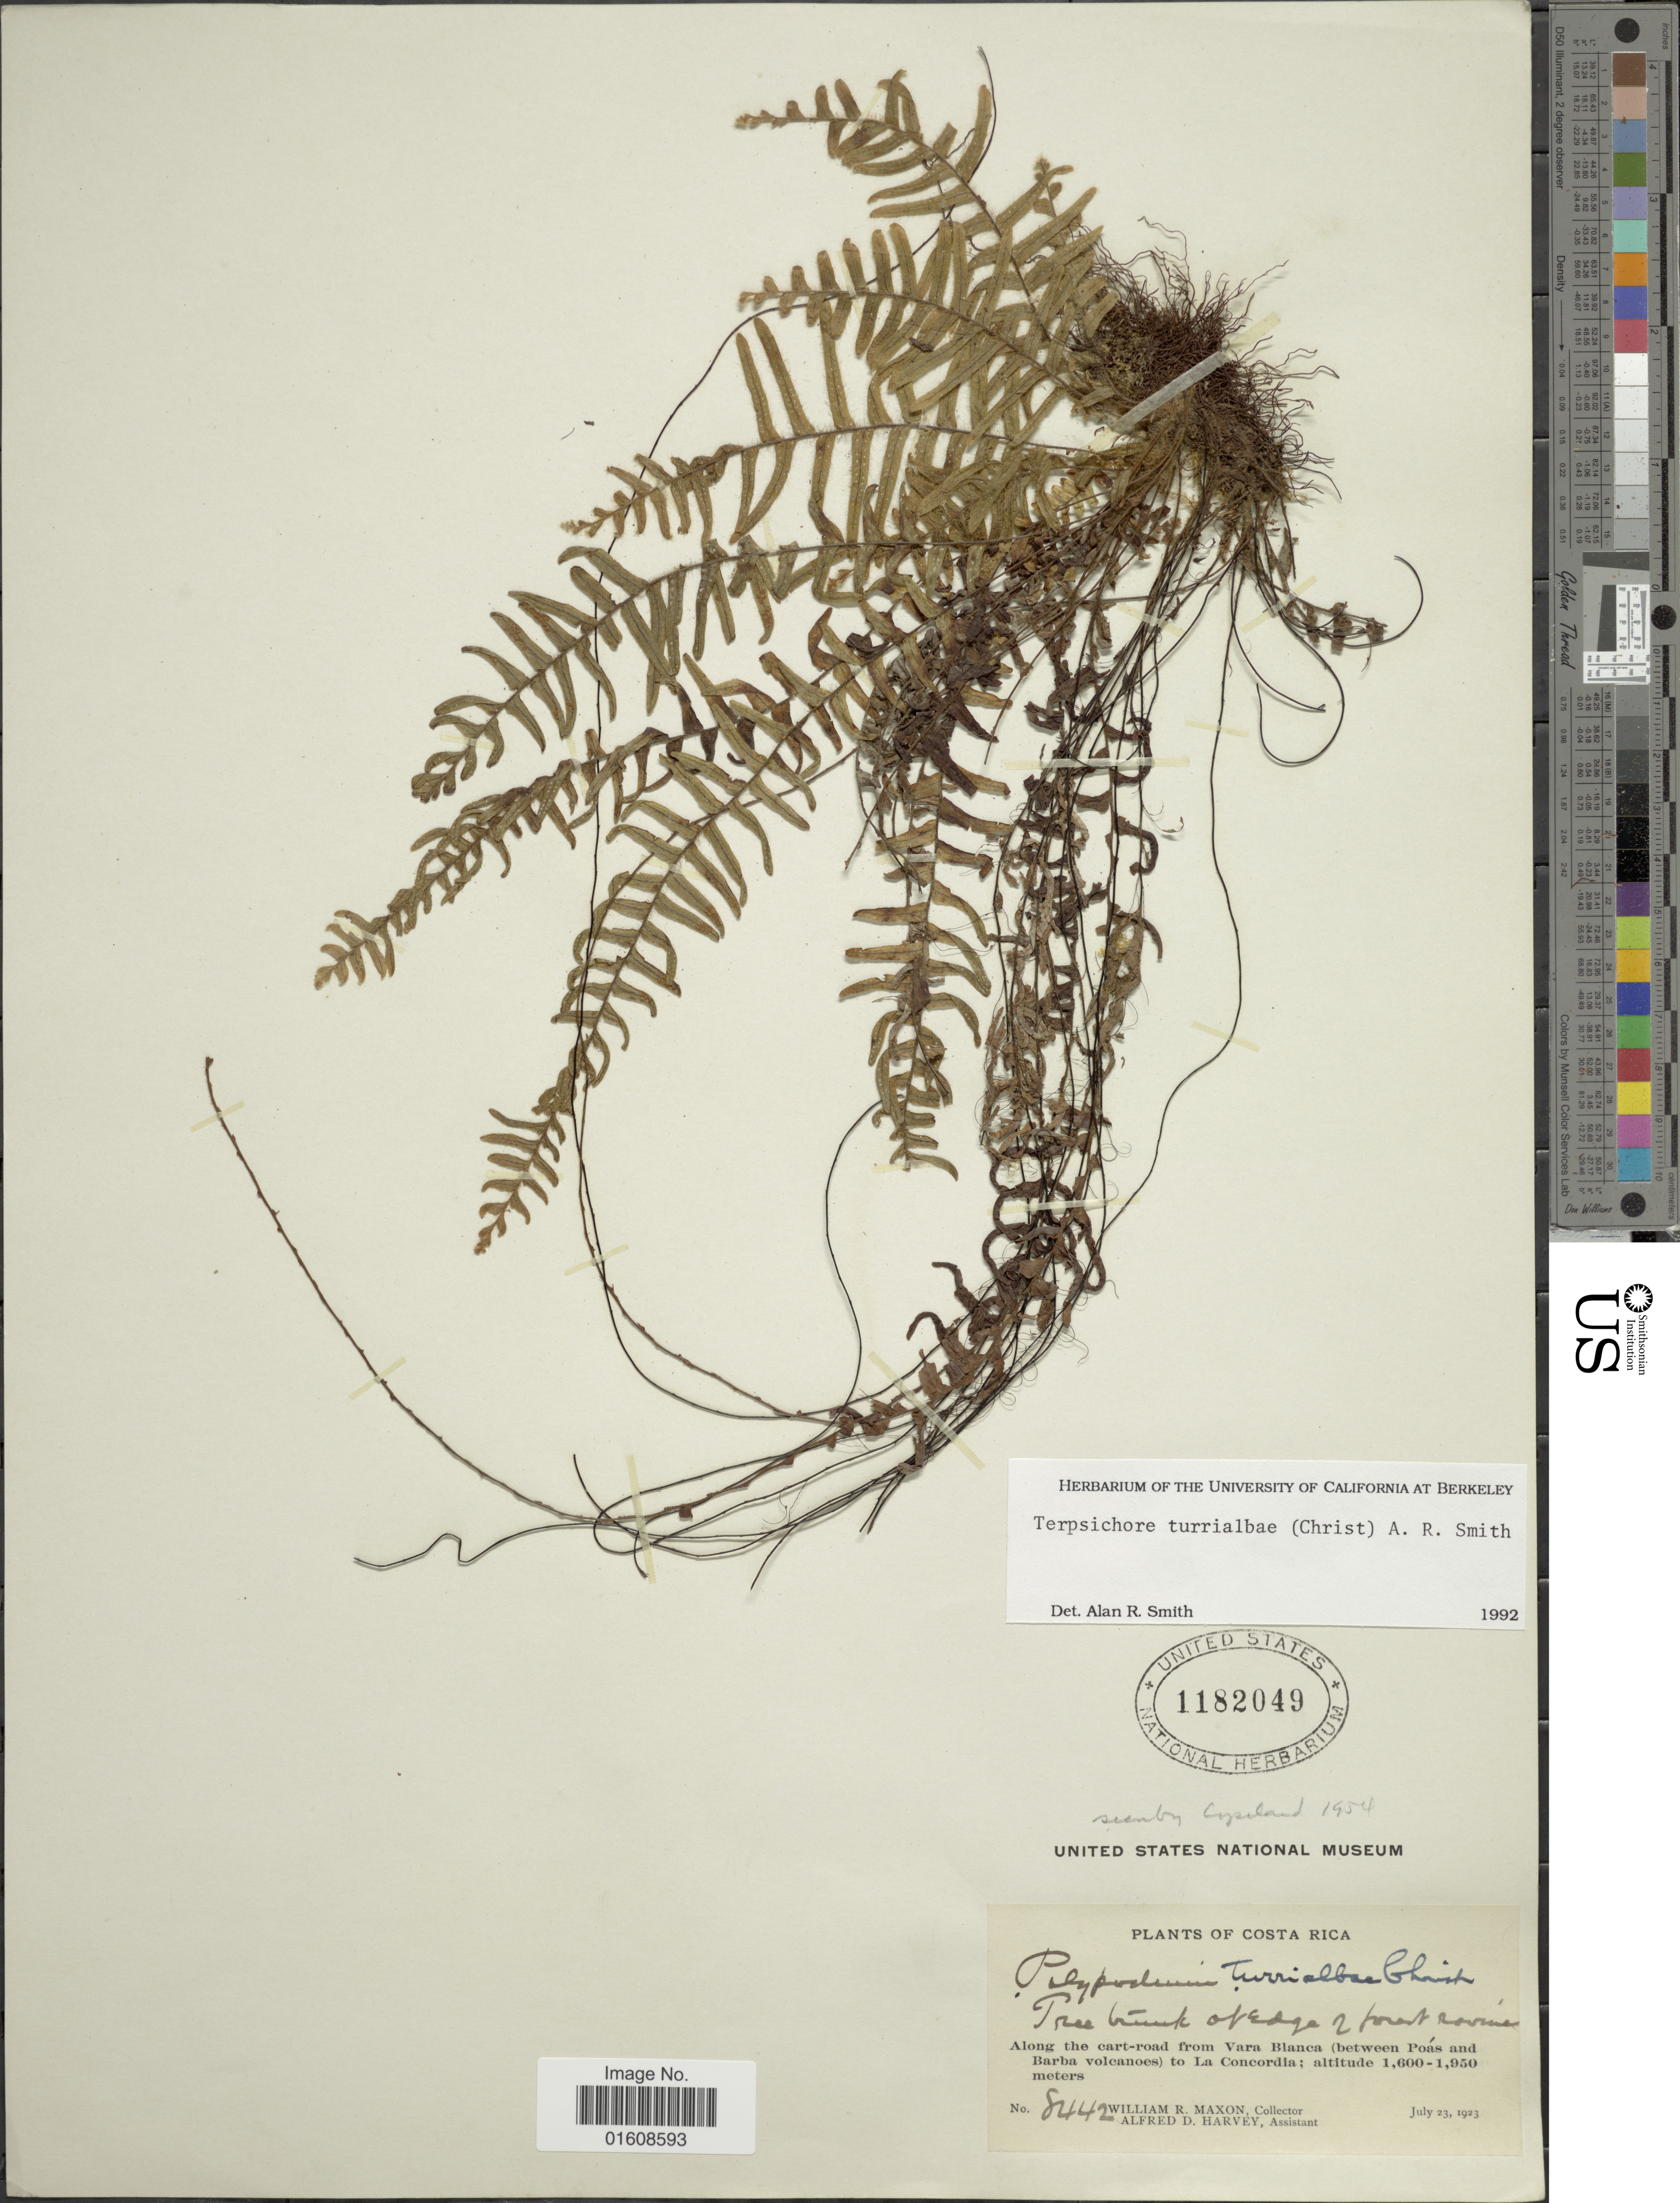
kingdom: Plantae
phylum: Tracheophyta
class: Polypodiopsida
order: Polypodiales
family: Polypodiaceae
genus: Alansmia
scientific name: Alansmia turrialbae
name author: (Christ) Moguel & M. Kessler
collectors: W. R. Maxon & A. D. Harvey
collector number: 8442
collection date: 1923-07-23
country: Costa Rica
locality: Along the cart-road from Vara Blanca (between Poás and Barba volcanoes) to La Concordia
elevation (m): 1600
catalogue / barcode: US 1182049